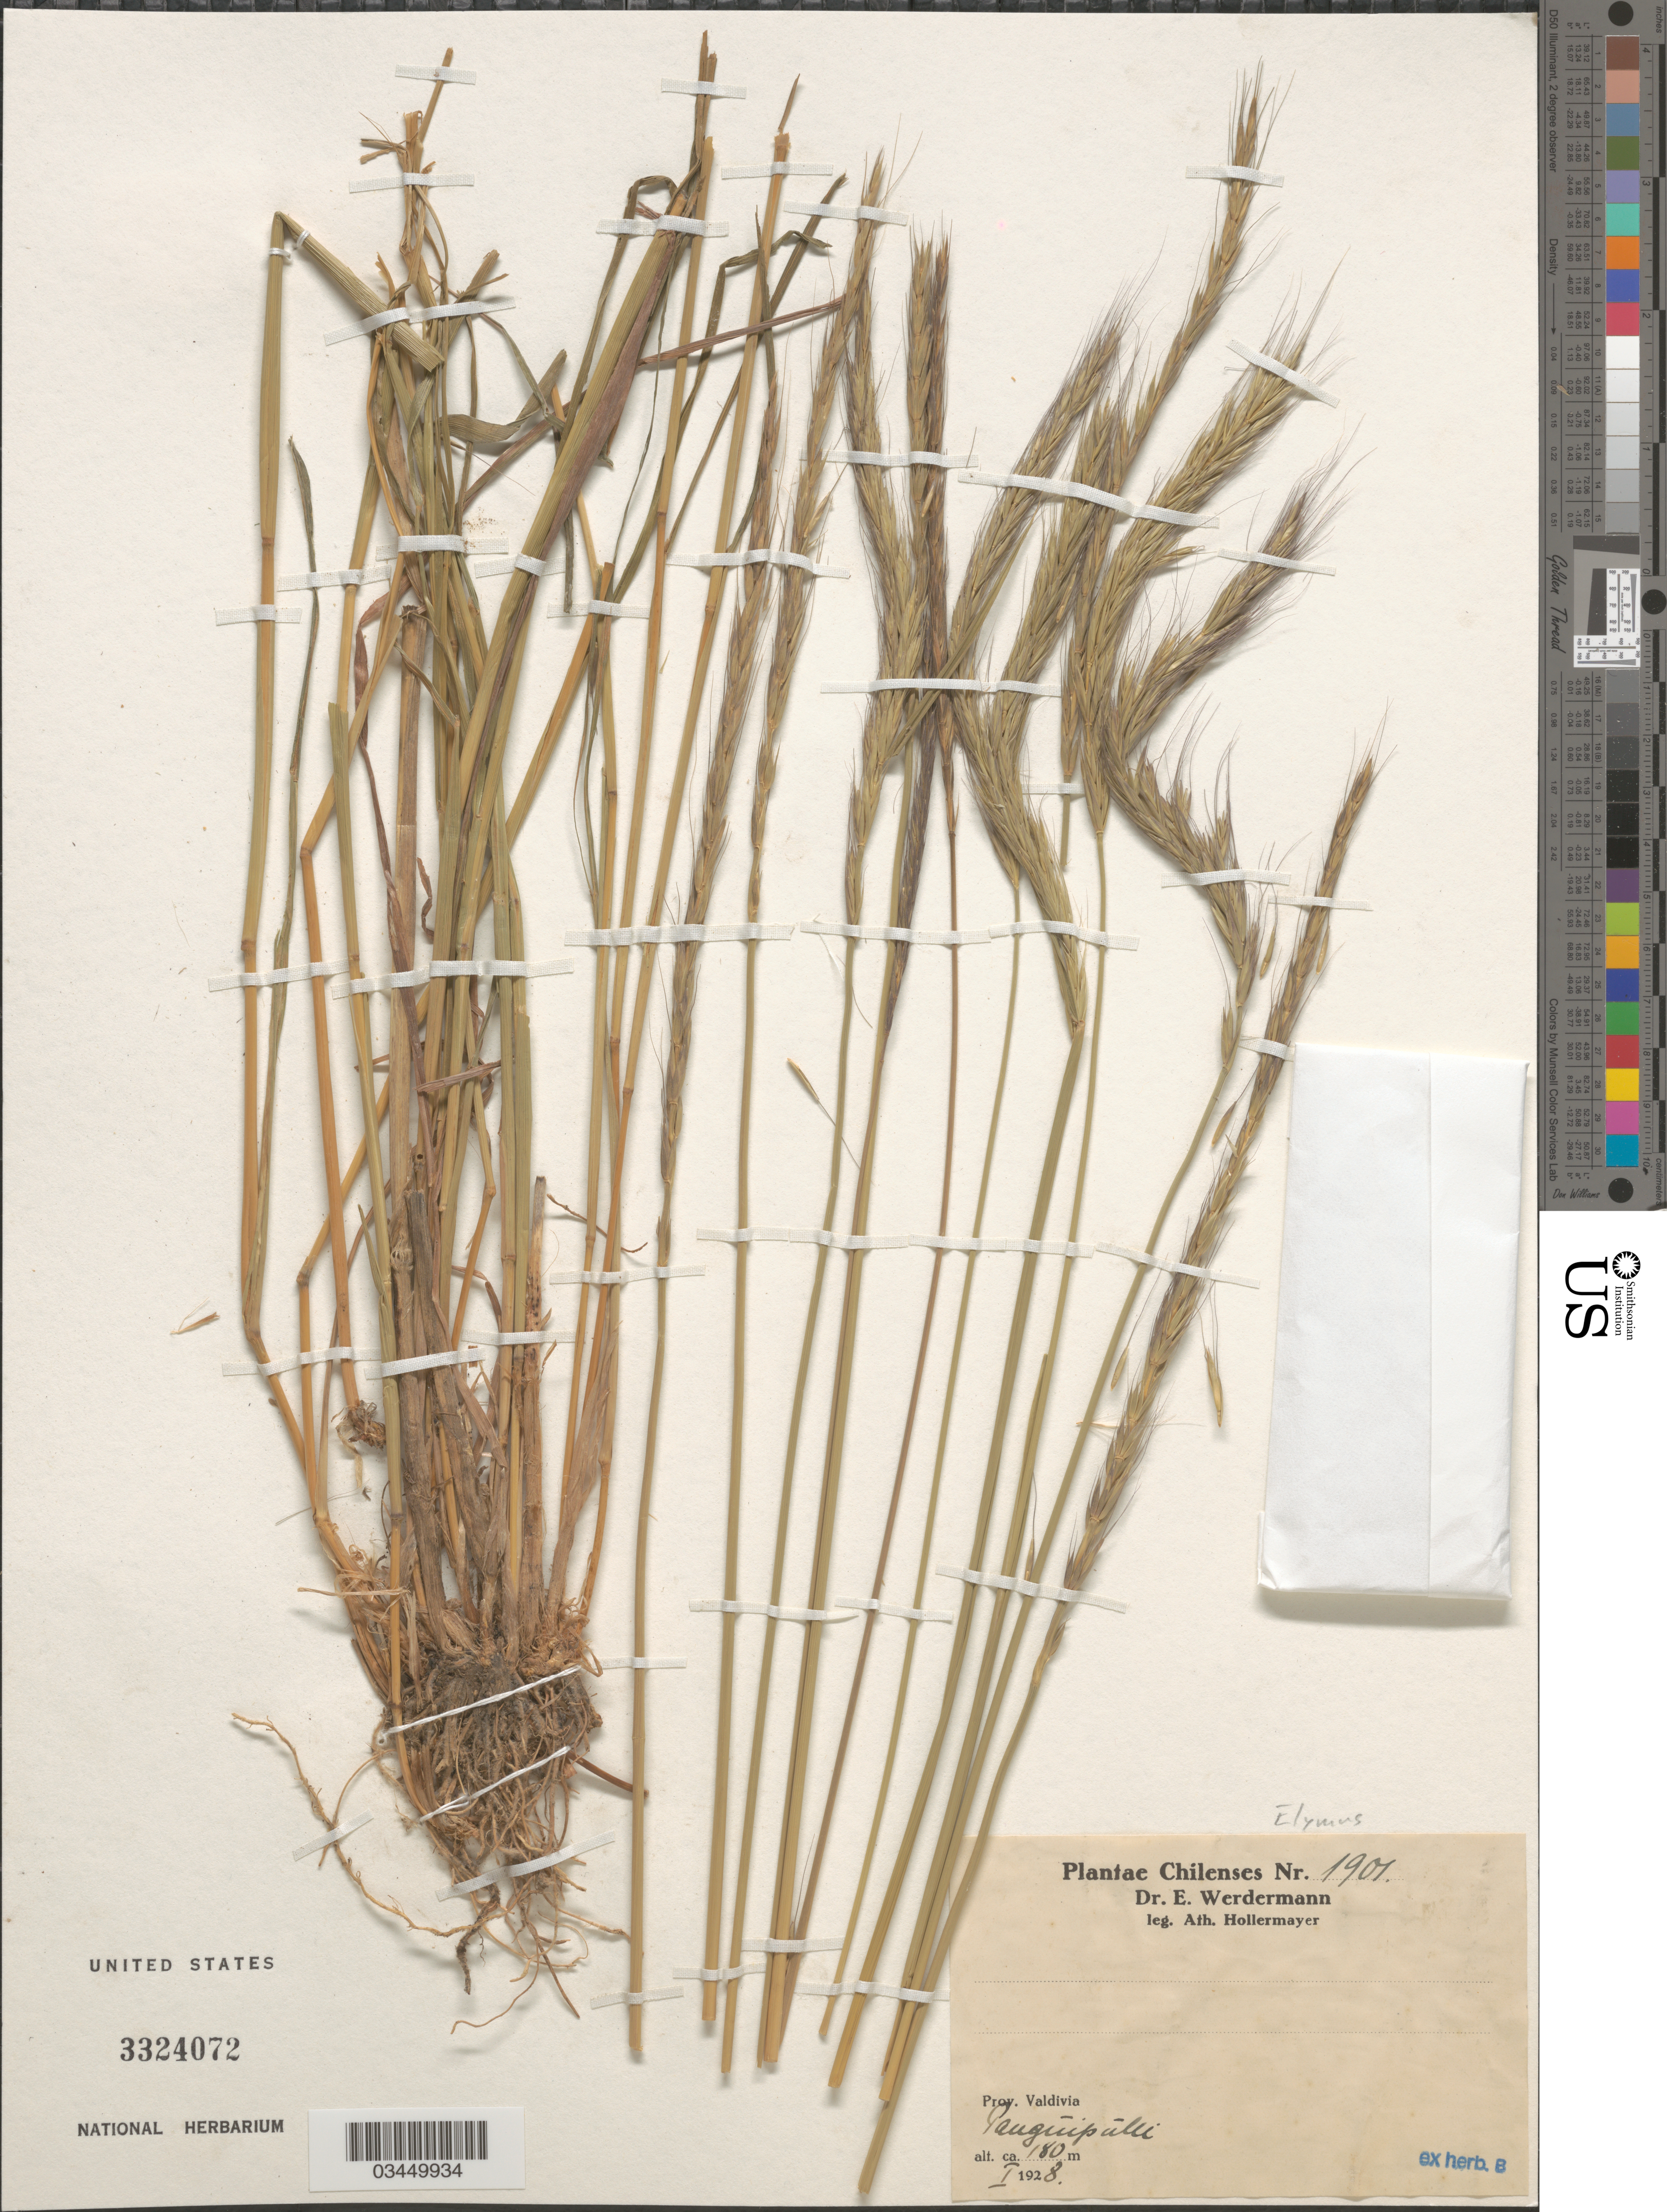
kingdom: Plantae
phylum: Tracheophyta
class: Liliopsida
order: Poales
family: Poaceae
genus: Elymus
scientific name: Elymus sp.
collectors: A. Hollermayer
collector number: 1901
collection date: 1928-01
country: Chile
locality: Prov. Valdivia. Pangūipūlli.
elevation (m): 180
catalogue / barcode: US 3324072